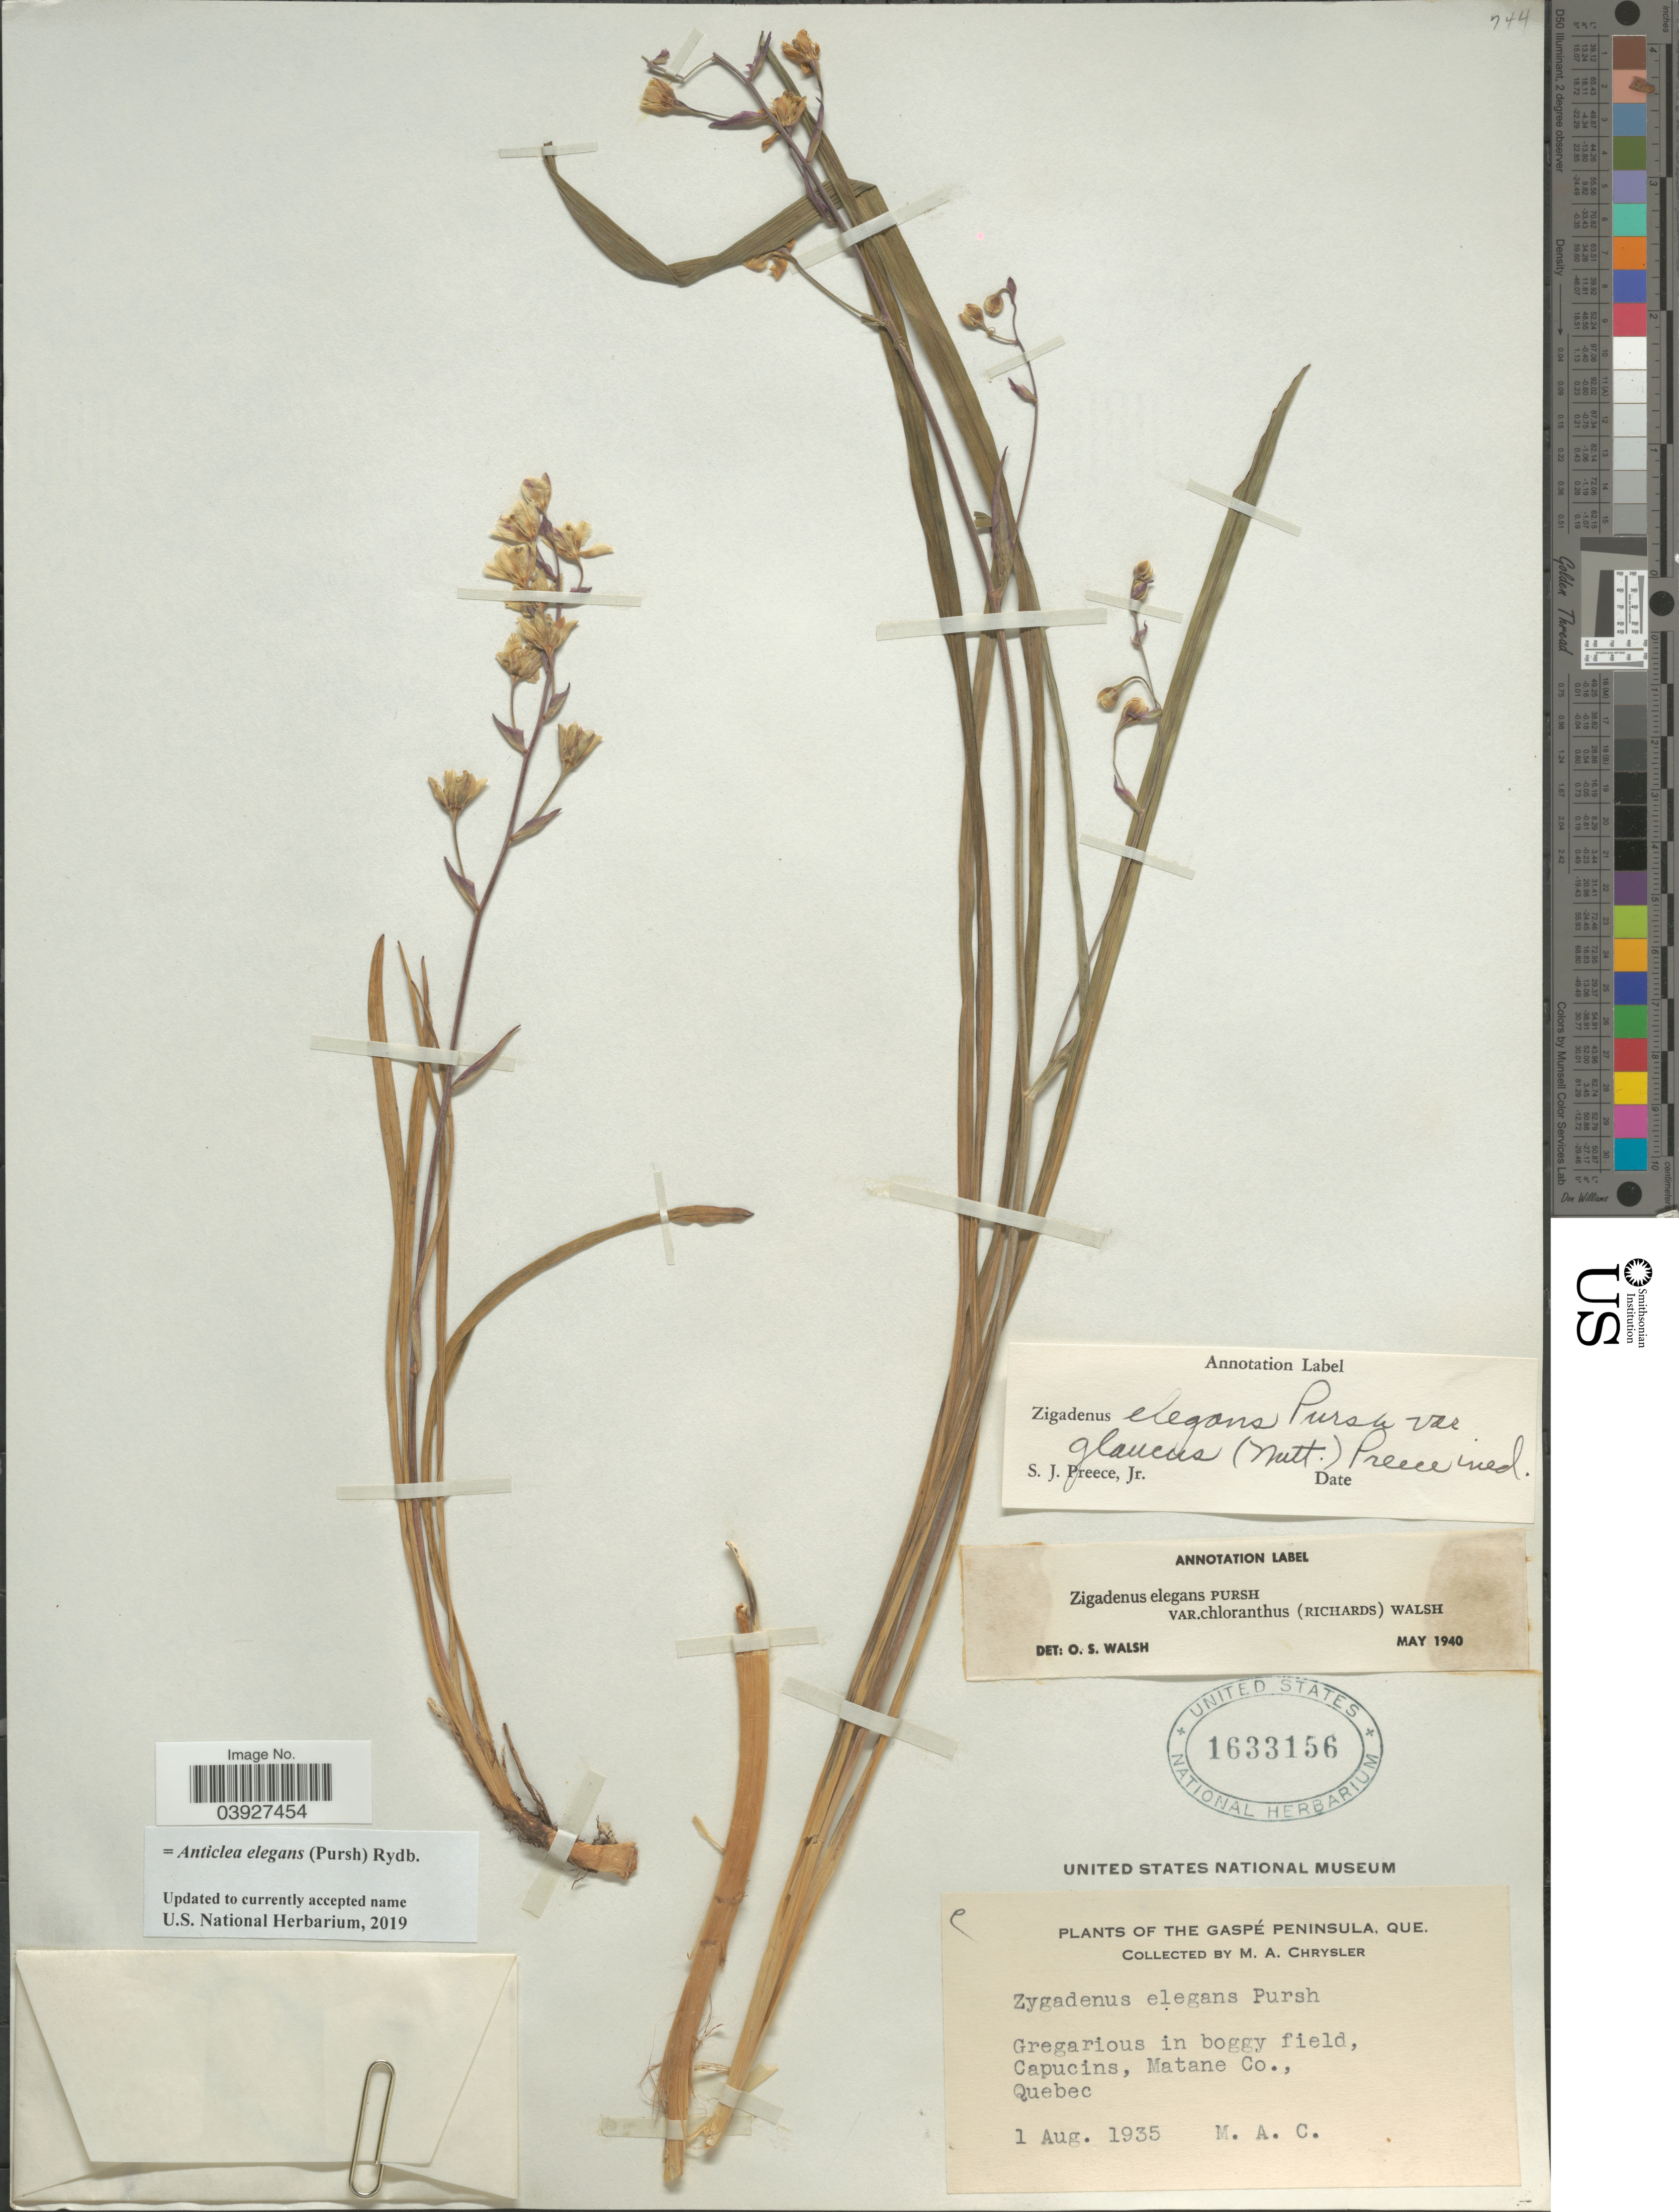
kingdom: Plantae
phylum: Tracheophyta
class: Liliopsida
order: Liliales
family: Melanthiaceae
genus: Anticlea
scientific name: Anticlea elegans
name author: (Pursh) Rydb.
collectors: M. Chrysler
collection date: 1935-08-01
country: Canada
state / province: Quebec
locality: The Gaspé Peninsula. Gregarious in boggy field, Capucins, Matane Co.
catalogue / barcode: US 1633156